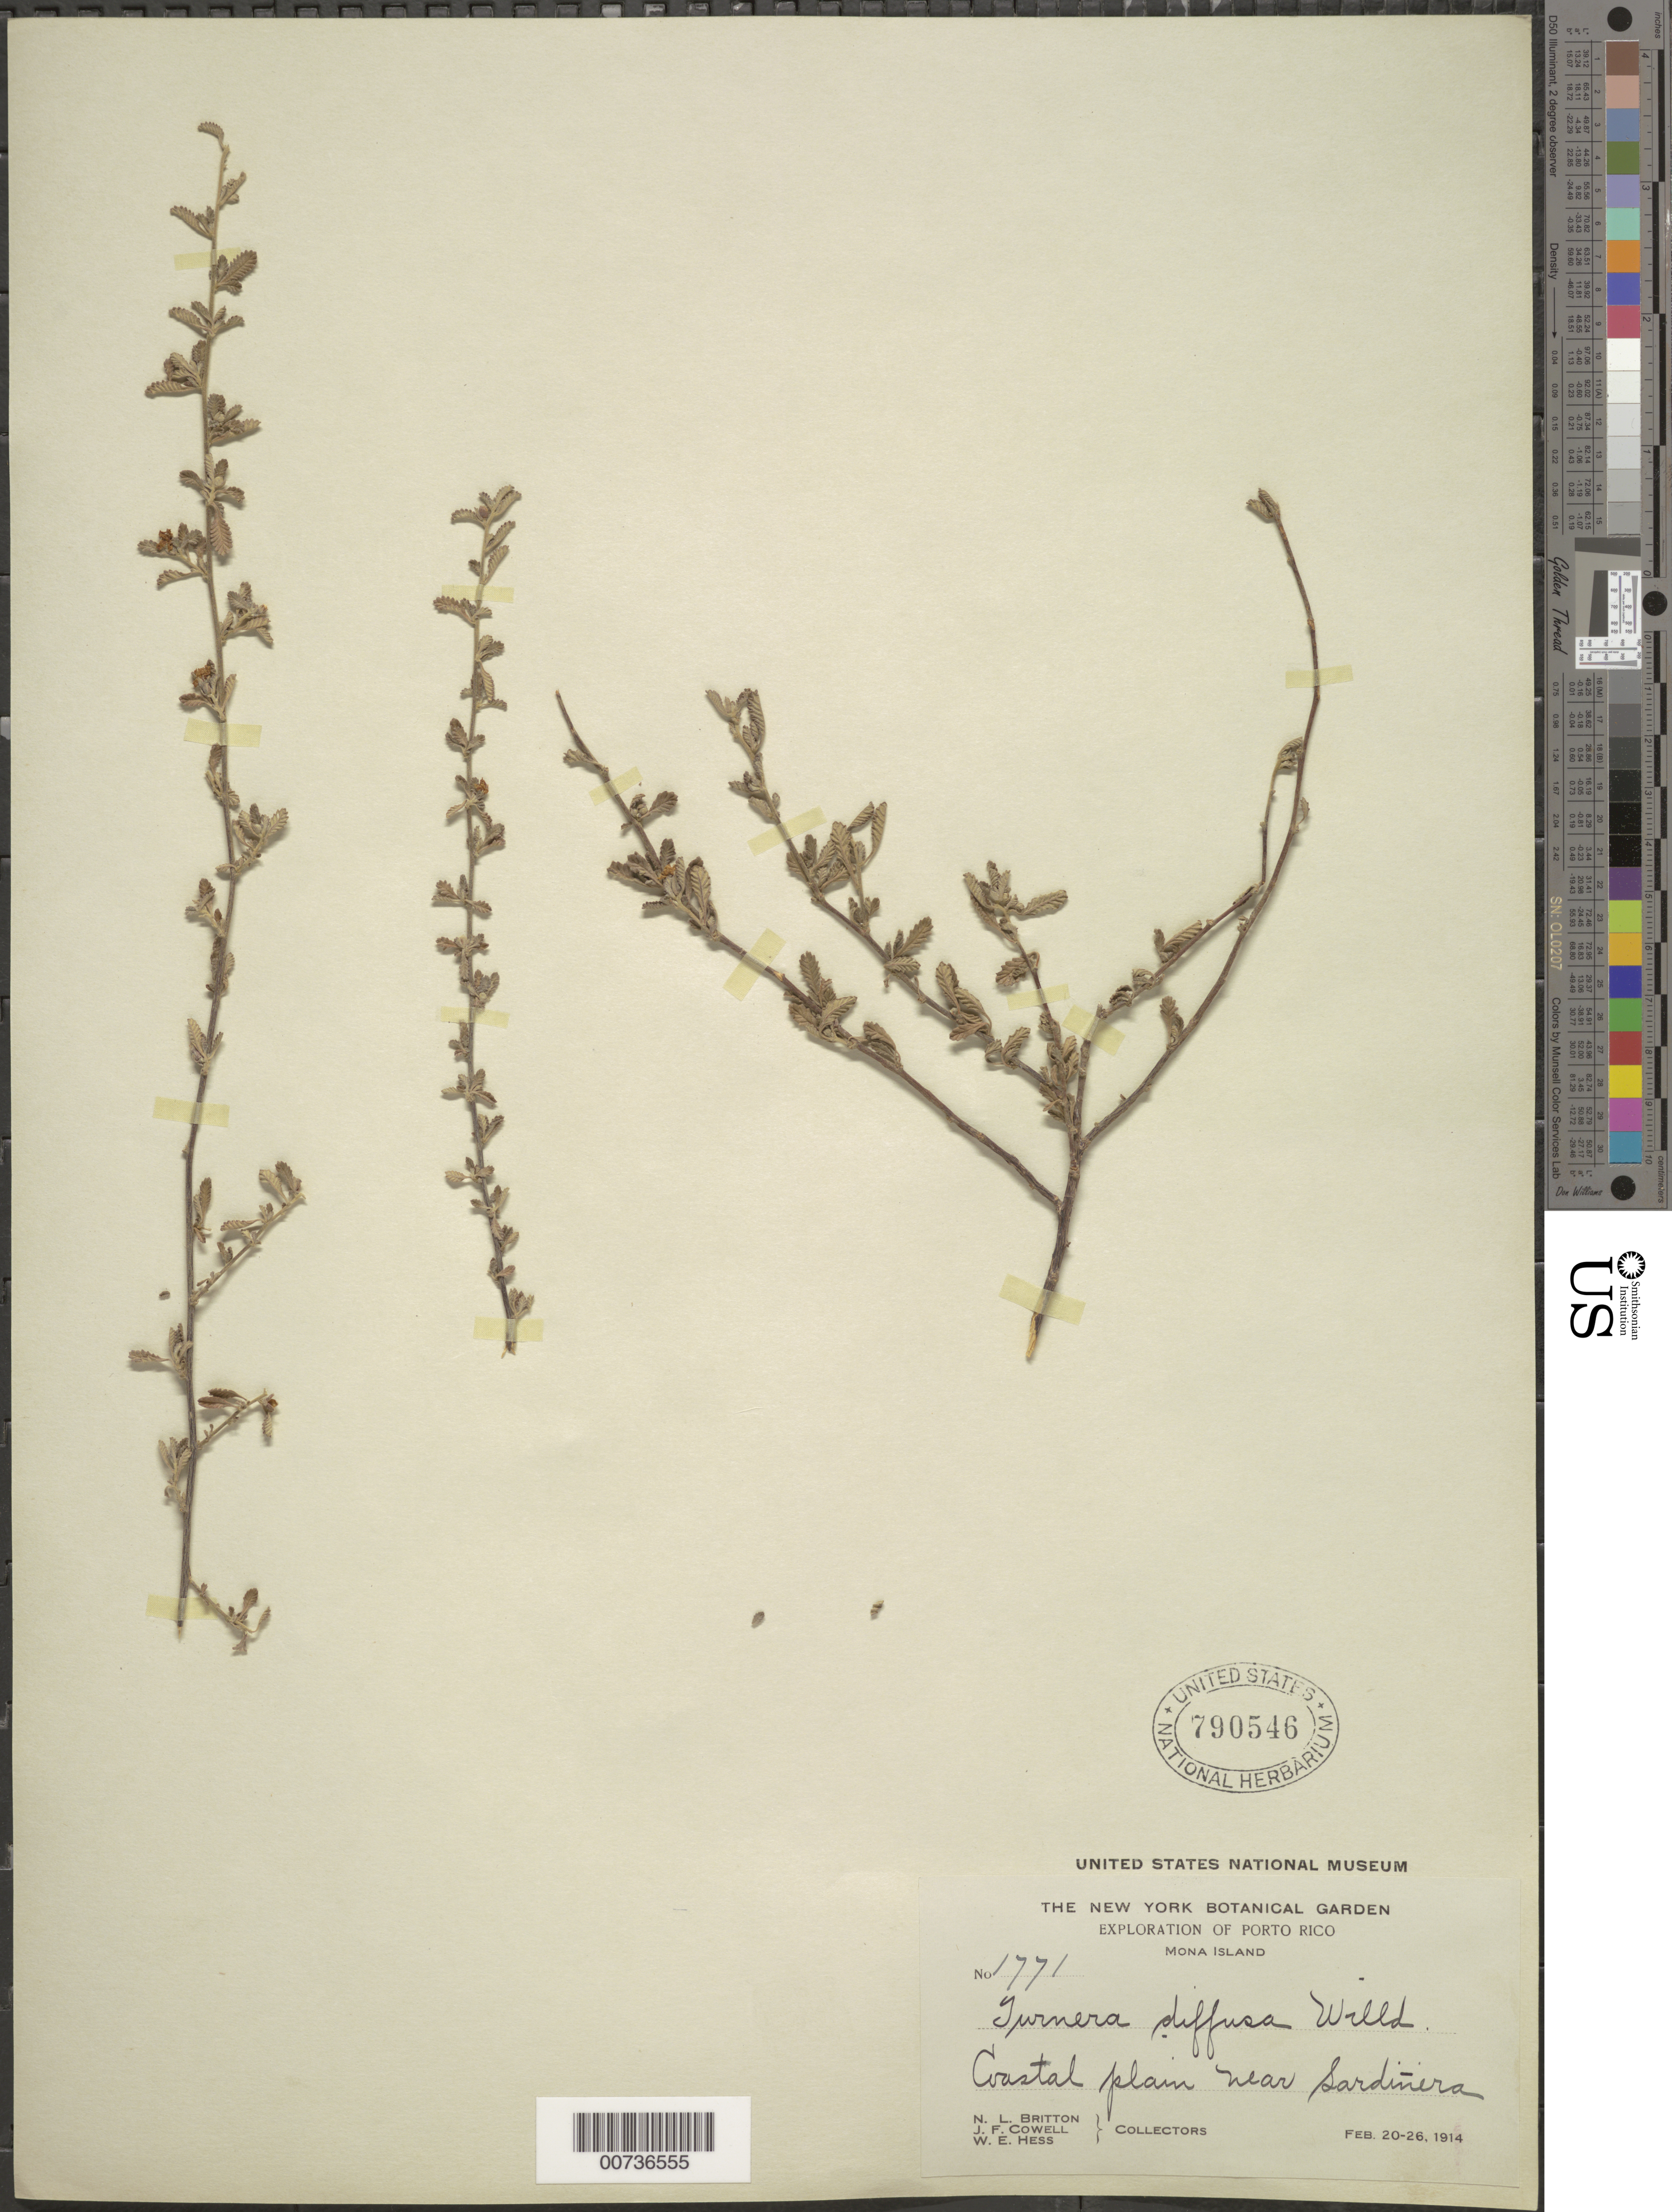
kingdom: Plantae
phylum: Tracheophyta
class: Magnoliopsida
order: Malpighiales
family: Turneraceae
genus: Turnera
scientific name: Turnera diffusa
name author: Willd. ex Schult.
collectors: N. Britton, J. F. Cowell & W. Hess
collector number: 1771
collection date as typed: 20 Feb 1914 to 26 Feb 1914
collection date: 1914-02-20/1914-02-26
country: Puerto Rico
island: Mona I.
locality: Near Sardinera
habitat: Coastal plain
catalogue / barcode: US 790546